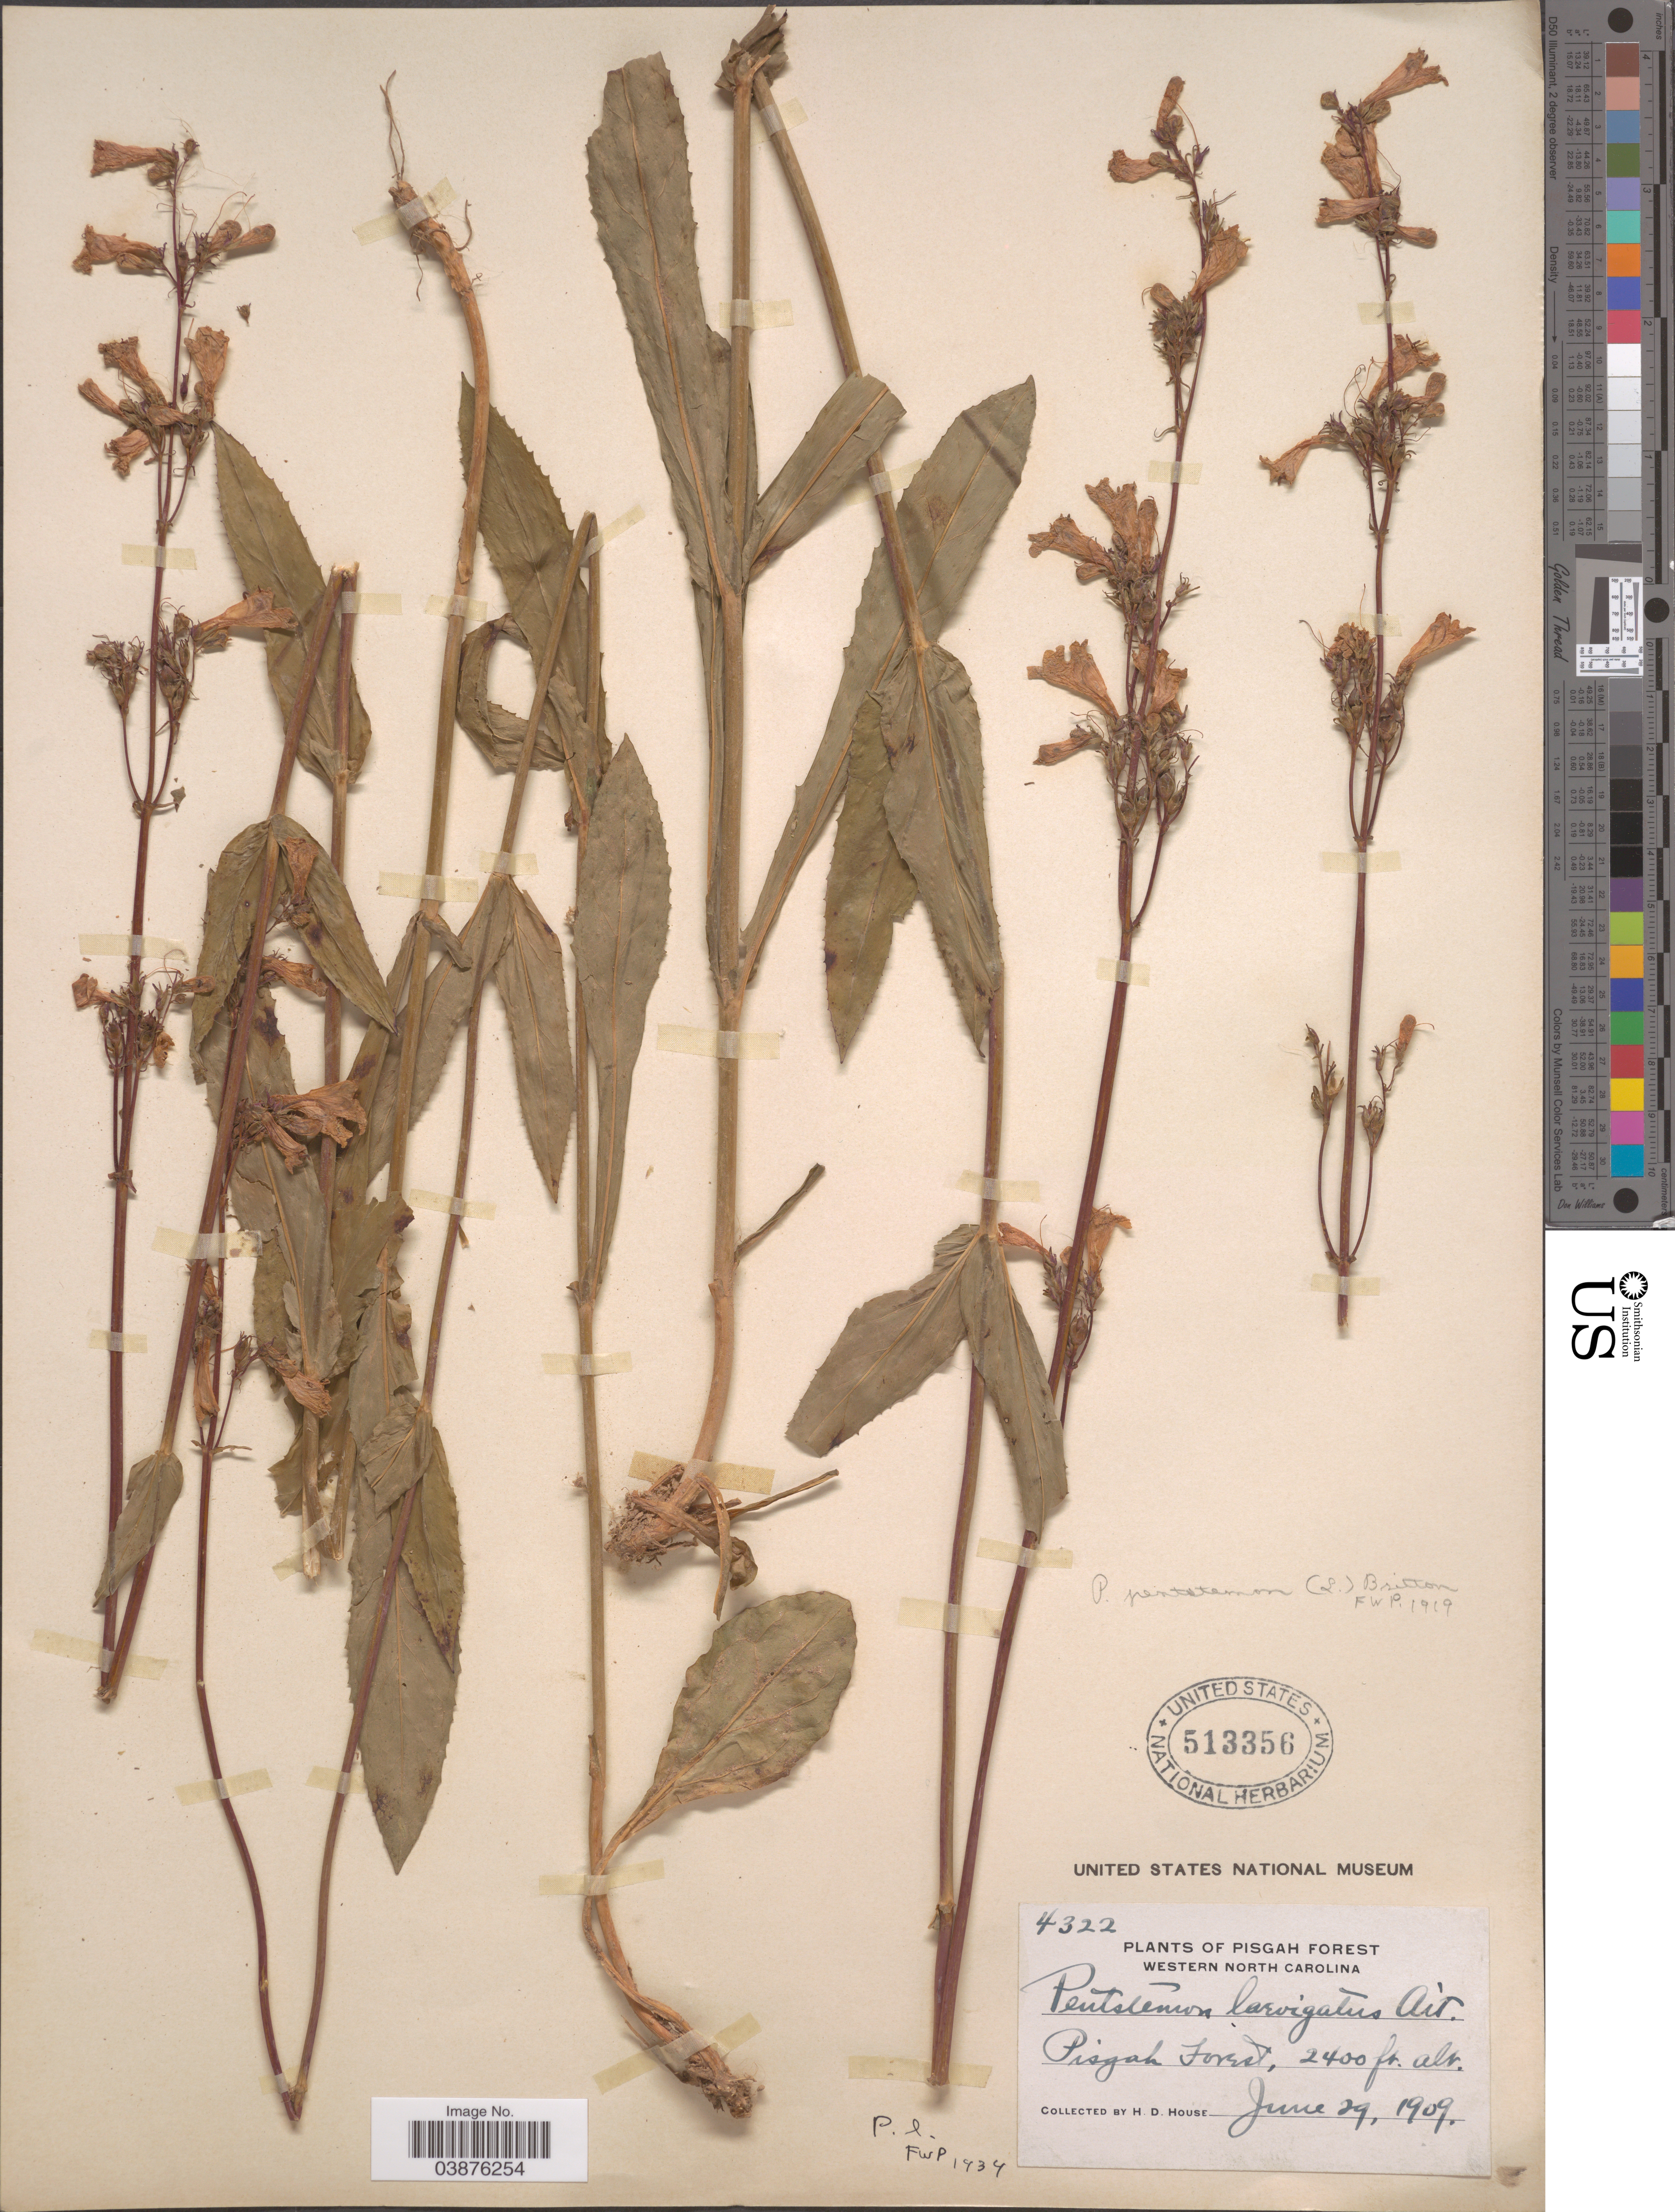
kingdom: Plantae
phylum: Tracheophyta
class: Magnoliopsida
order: Lamiales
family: Plantaginaceae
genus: Penstemon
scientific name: Penstemon laevigatus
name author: Aiton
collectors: H. D. House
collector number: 4322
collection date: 1909-06-29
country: United States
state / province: North Carolina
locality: Pisgah Forest. Western North Carolina. Pisgah Forest.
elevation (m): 732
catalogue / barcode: US 513356